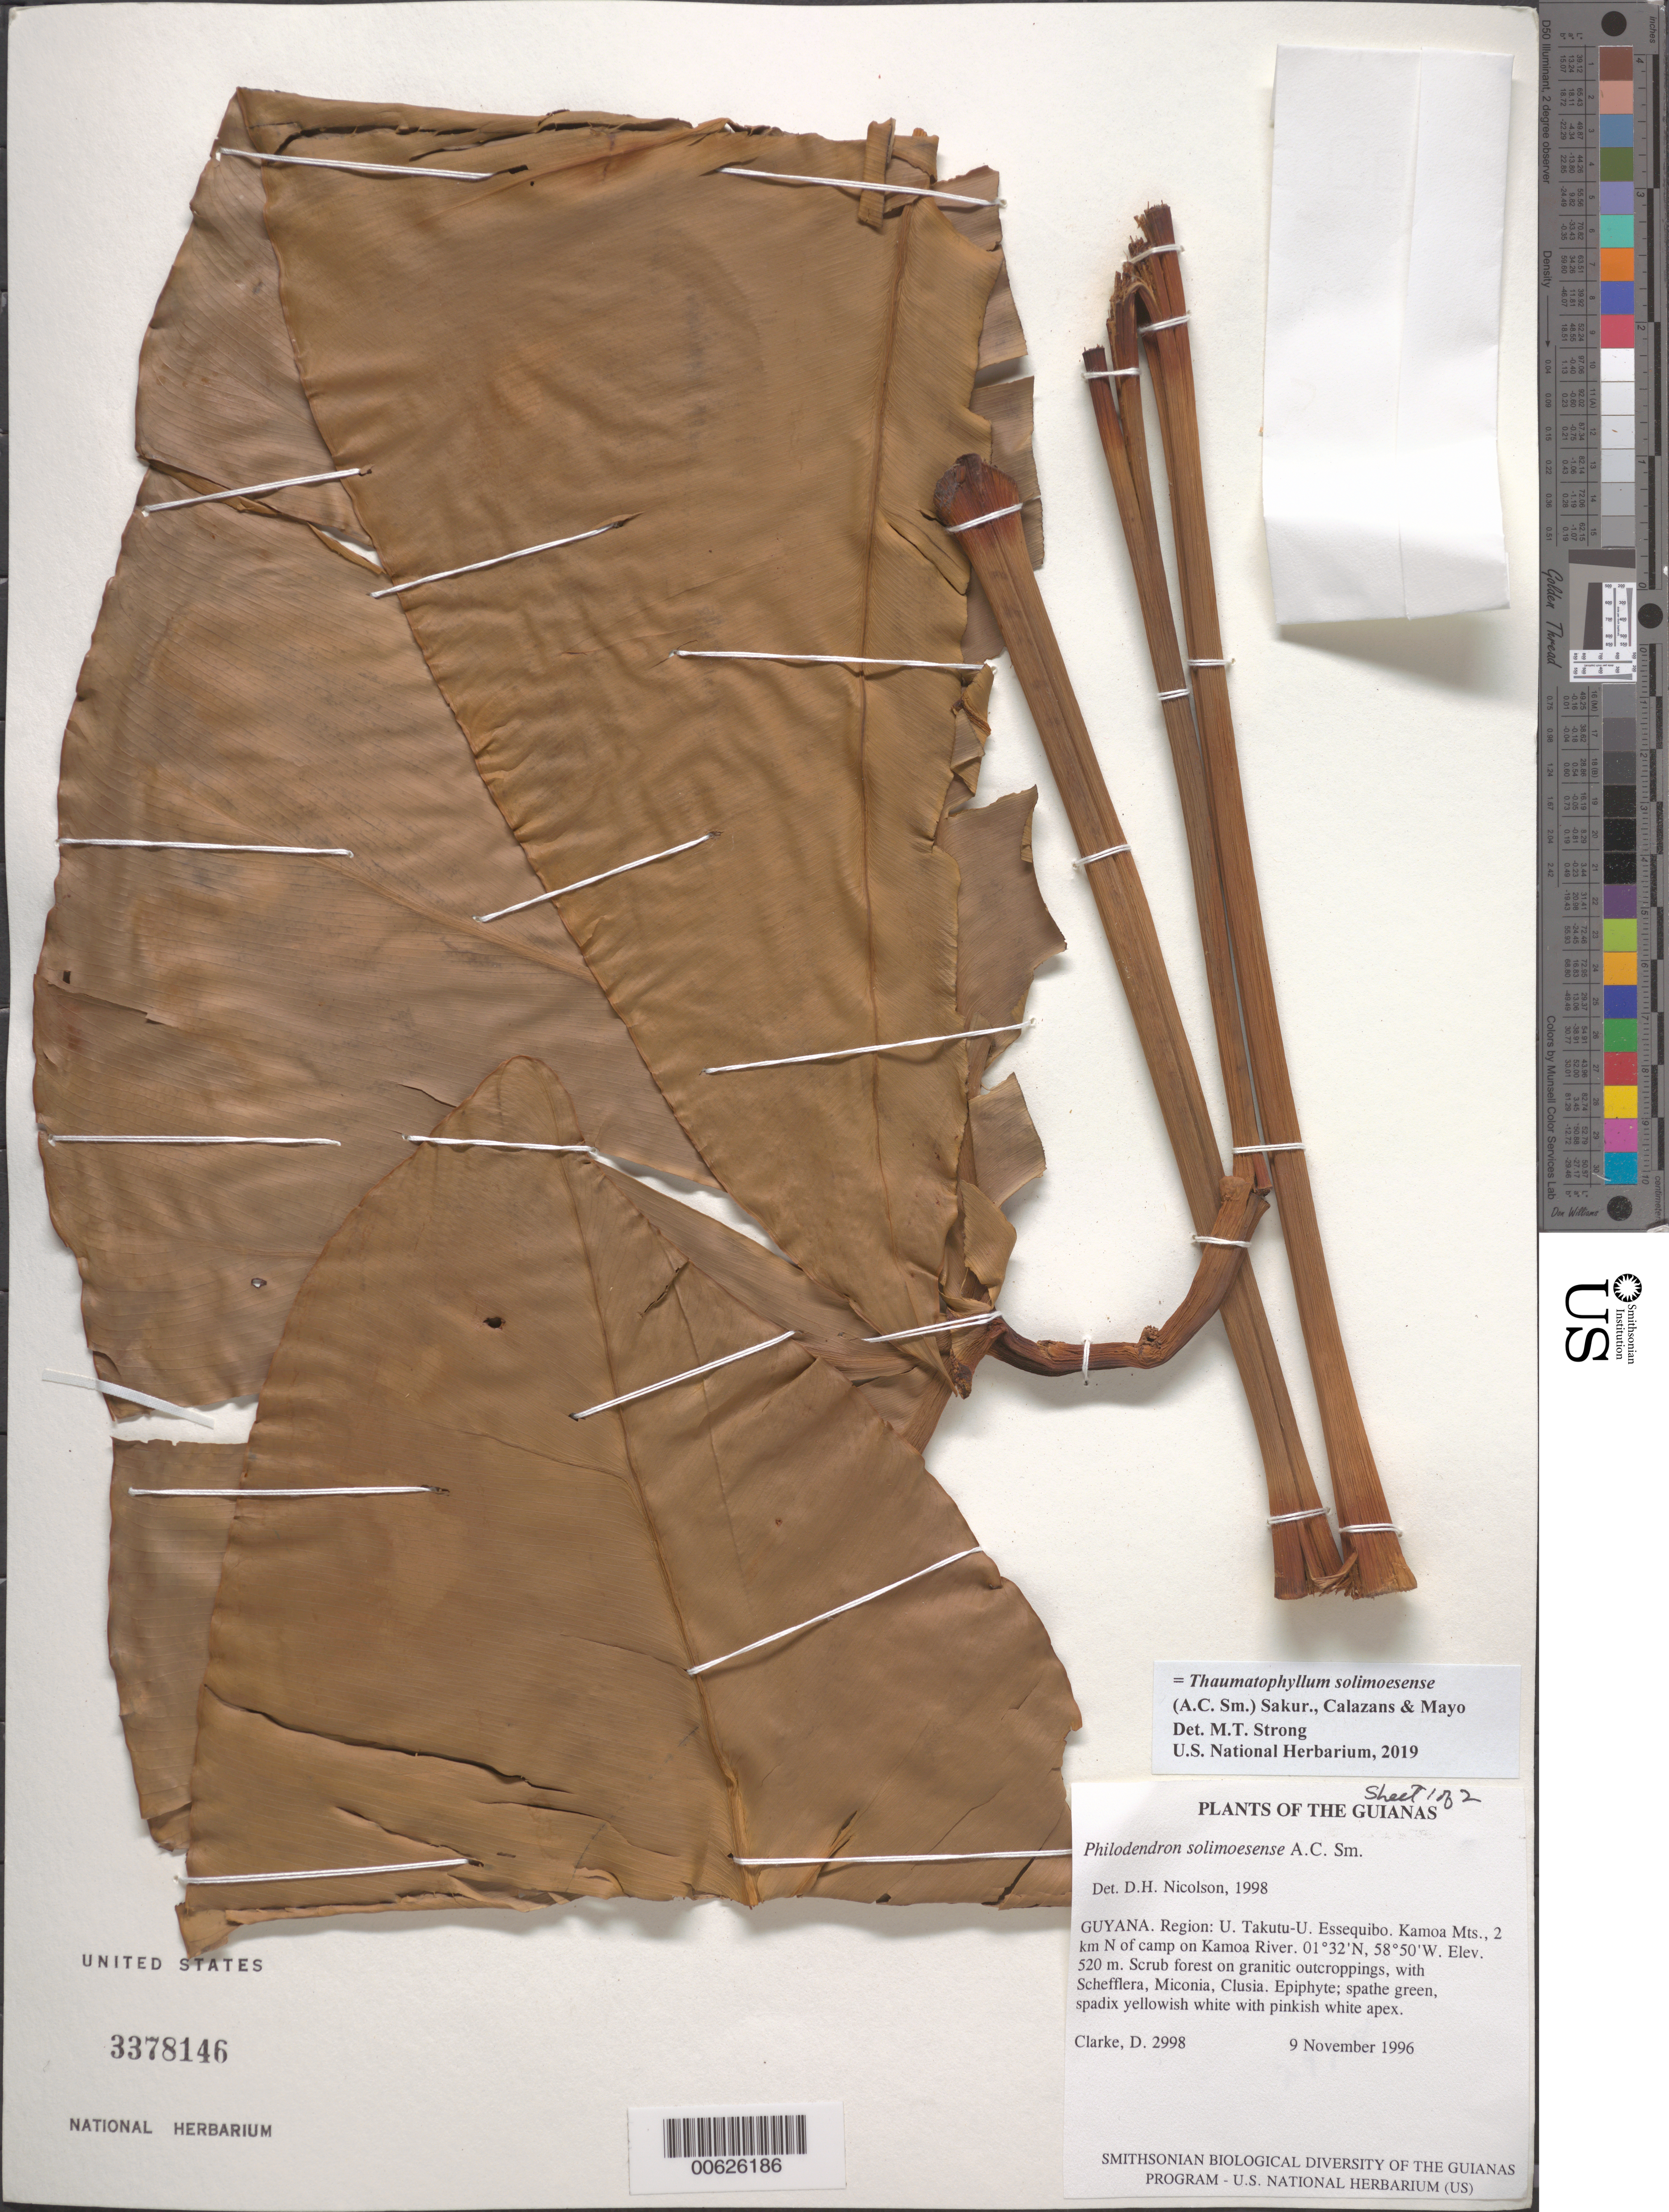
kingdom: Plantae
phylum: Tracheophyta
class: Liliopsida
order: Alismatales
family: Araceae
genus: Thaumatophyllum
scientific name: Thaumatophyllum solimoesense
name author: (A.C. Sm.) Sakur. et al.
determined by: Strong, Mark T., (BOT), Smithsonian Institution - National Museum of Natural History (UNITED STATES)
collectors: H. D. Clarke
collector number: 2998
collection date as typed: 9 November 1996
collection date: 1996-11-09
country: Guyana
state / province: U. Takutu-U. Essequibo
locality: Kamoa Mts., 2 km N of camp on Kamoa River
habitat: Scrub forest on granitic outcroppings, with Schefflera, Miconia, Clusia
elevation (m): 520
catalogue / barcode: US 3378146